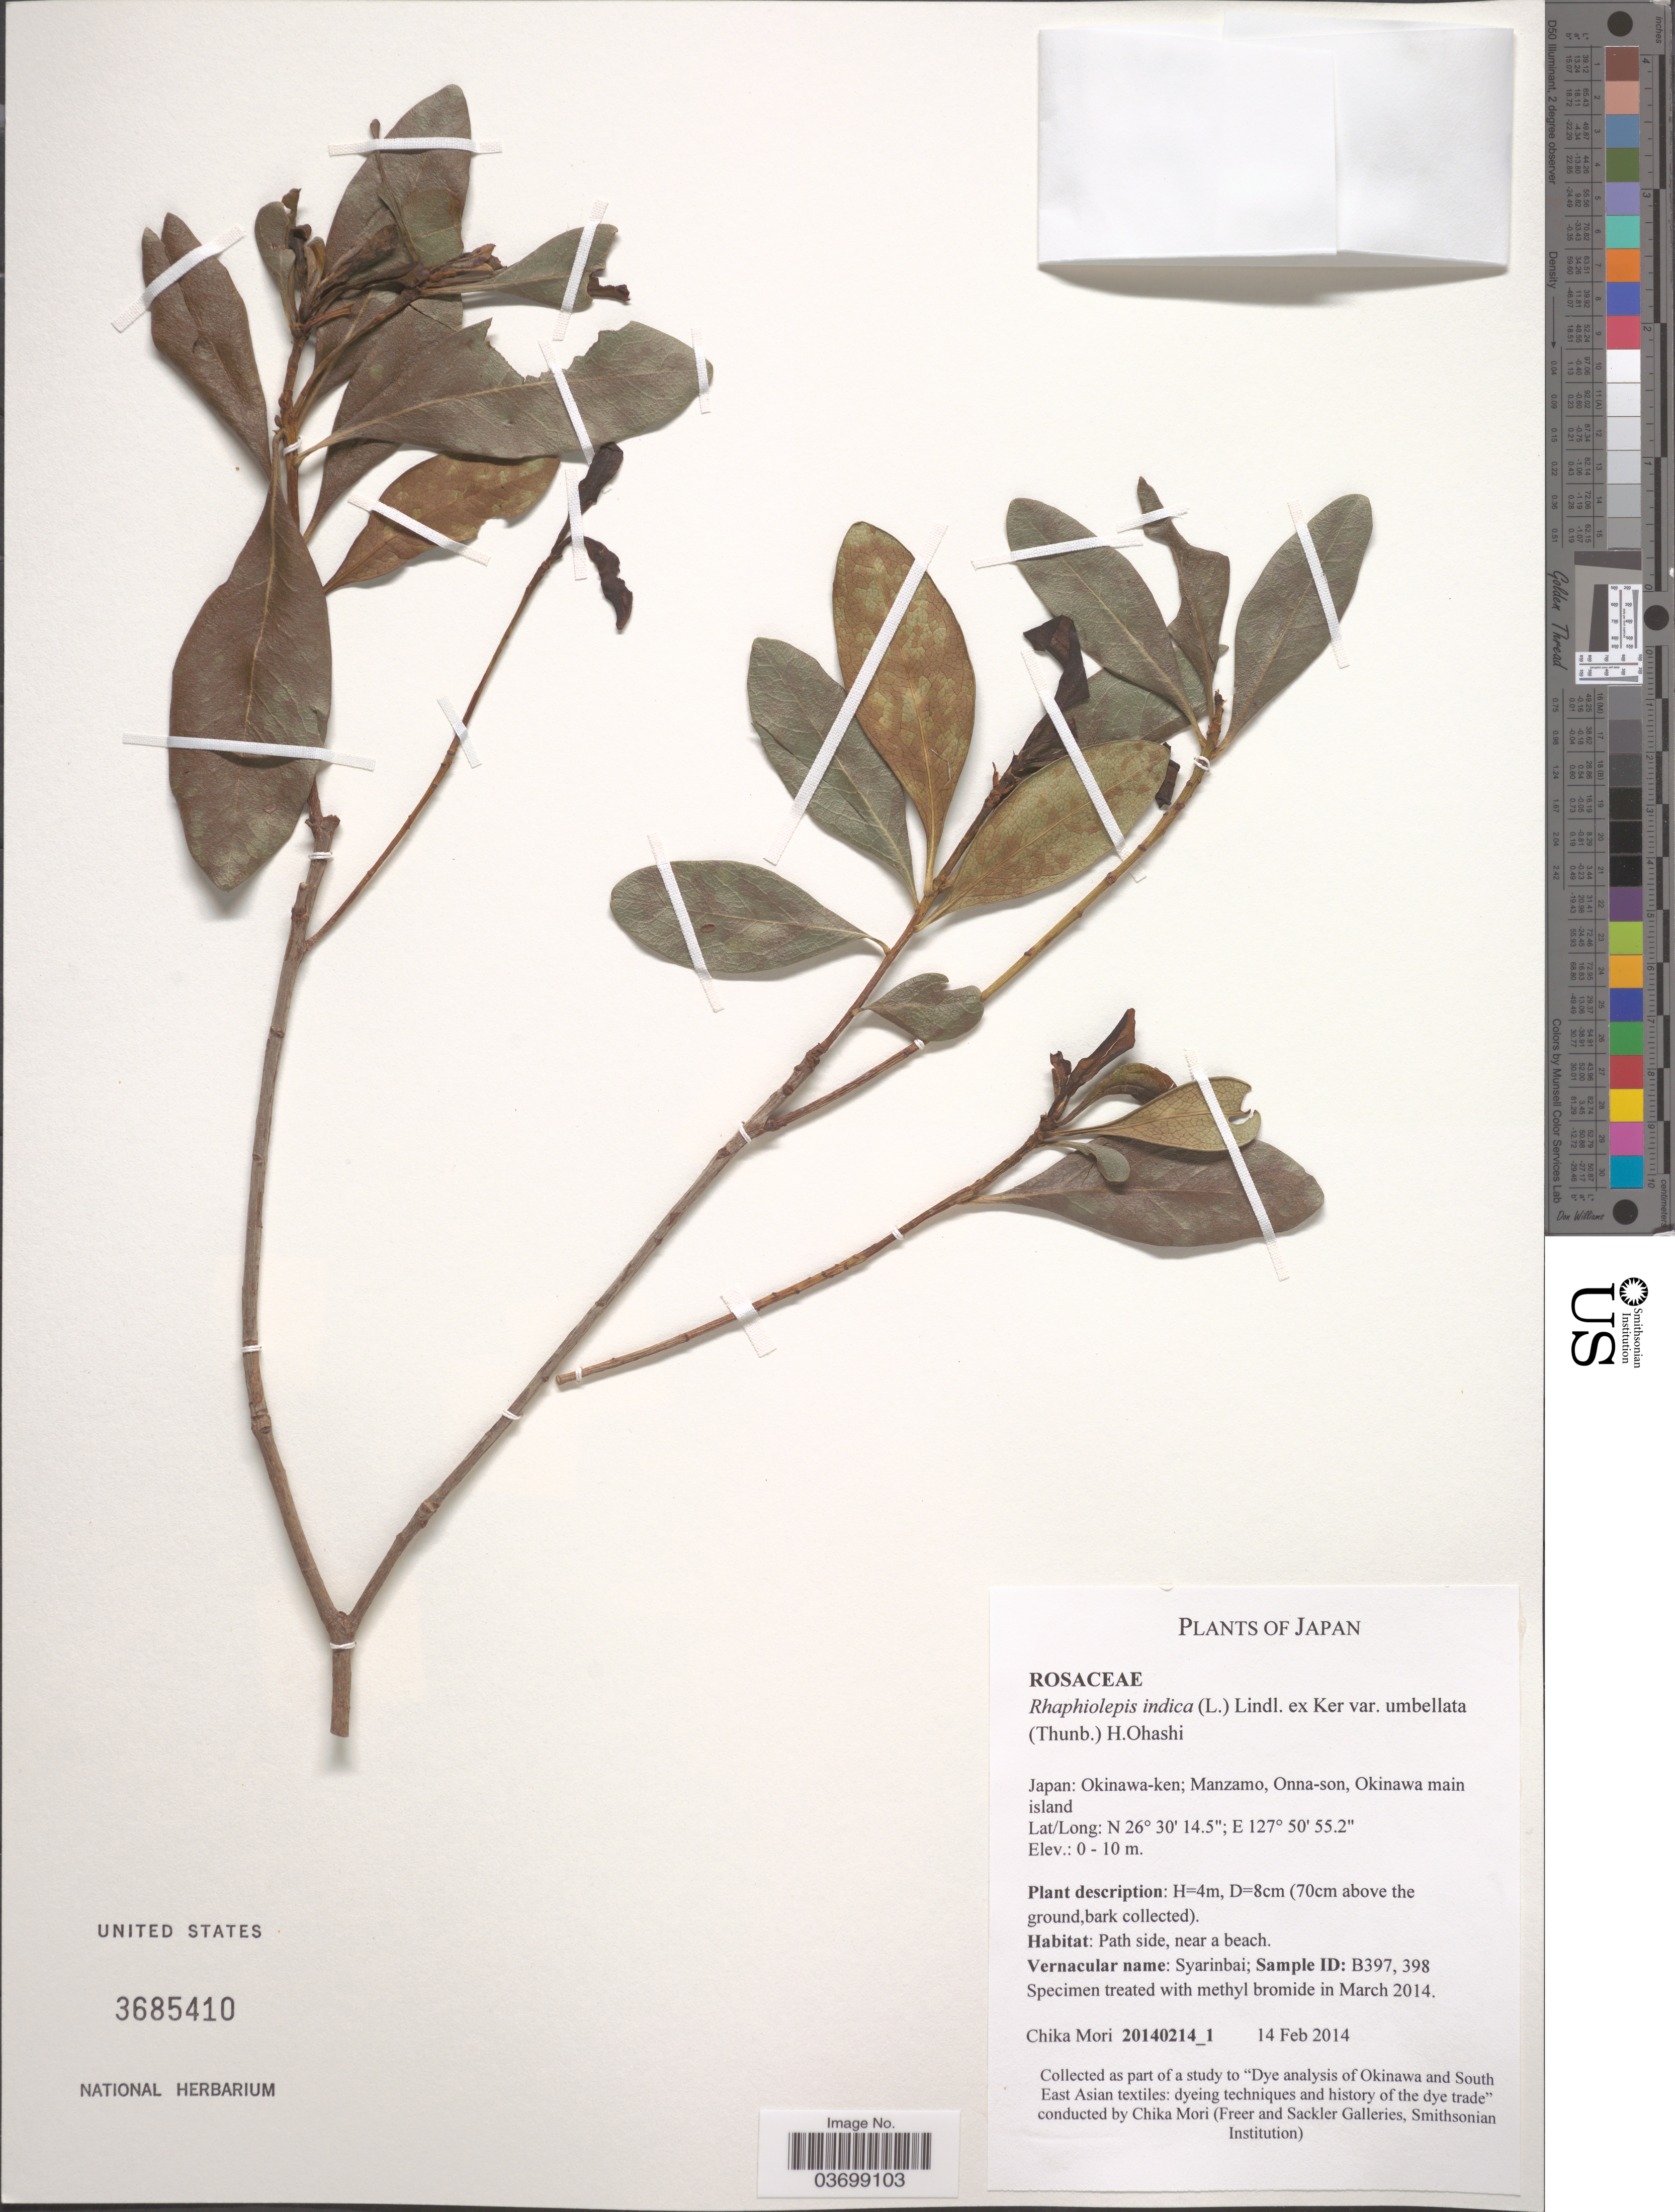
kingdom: Plantae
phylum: Tracheophyta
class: Magnoliopsida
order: Rosales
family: Rosaceae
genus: Rhaphiolepis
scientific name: Rhaphiolepis indica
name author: (L.) Lindl.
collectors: C. Mori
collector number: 20140214_1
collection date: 2014-02-14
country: Japan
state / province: Okinawa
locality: Okinawa-ken; Manzamo, Onna-son, Okinawa main island.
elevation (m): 0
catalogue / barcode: US 3685410